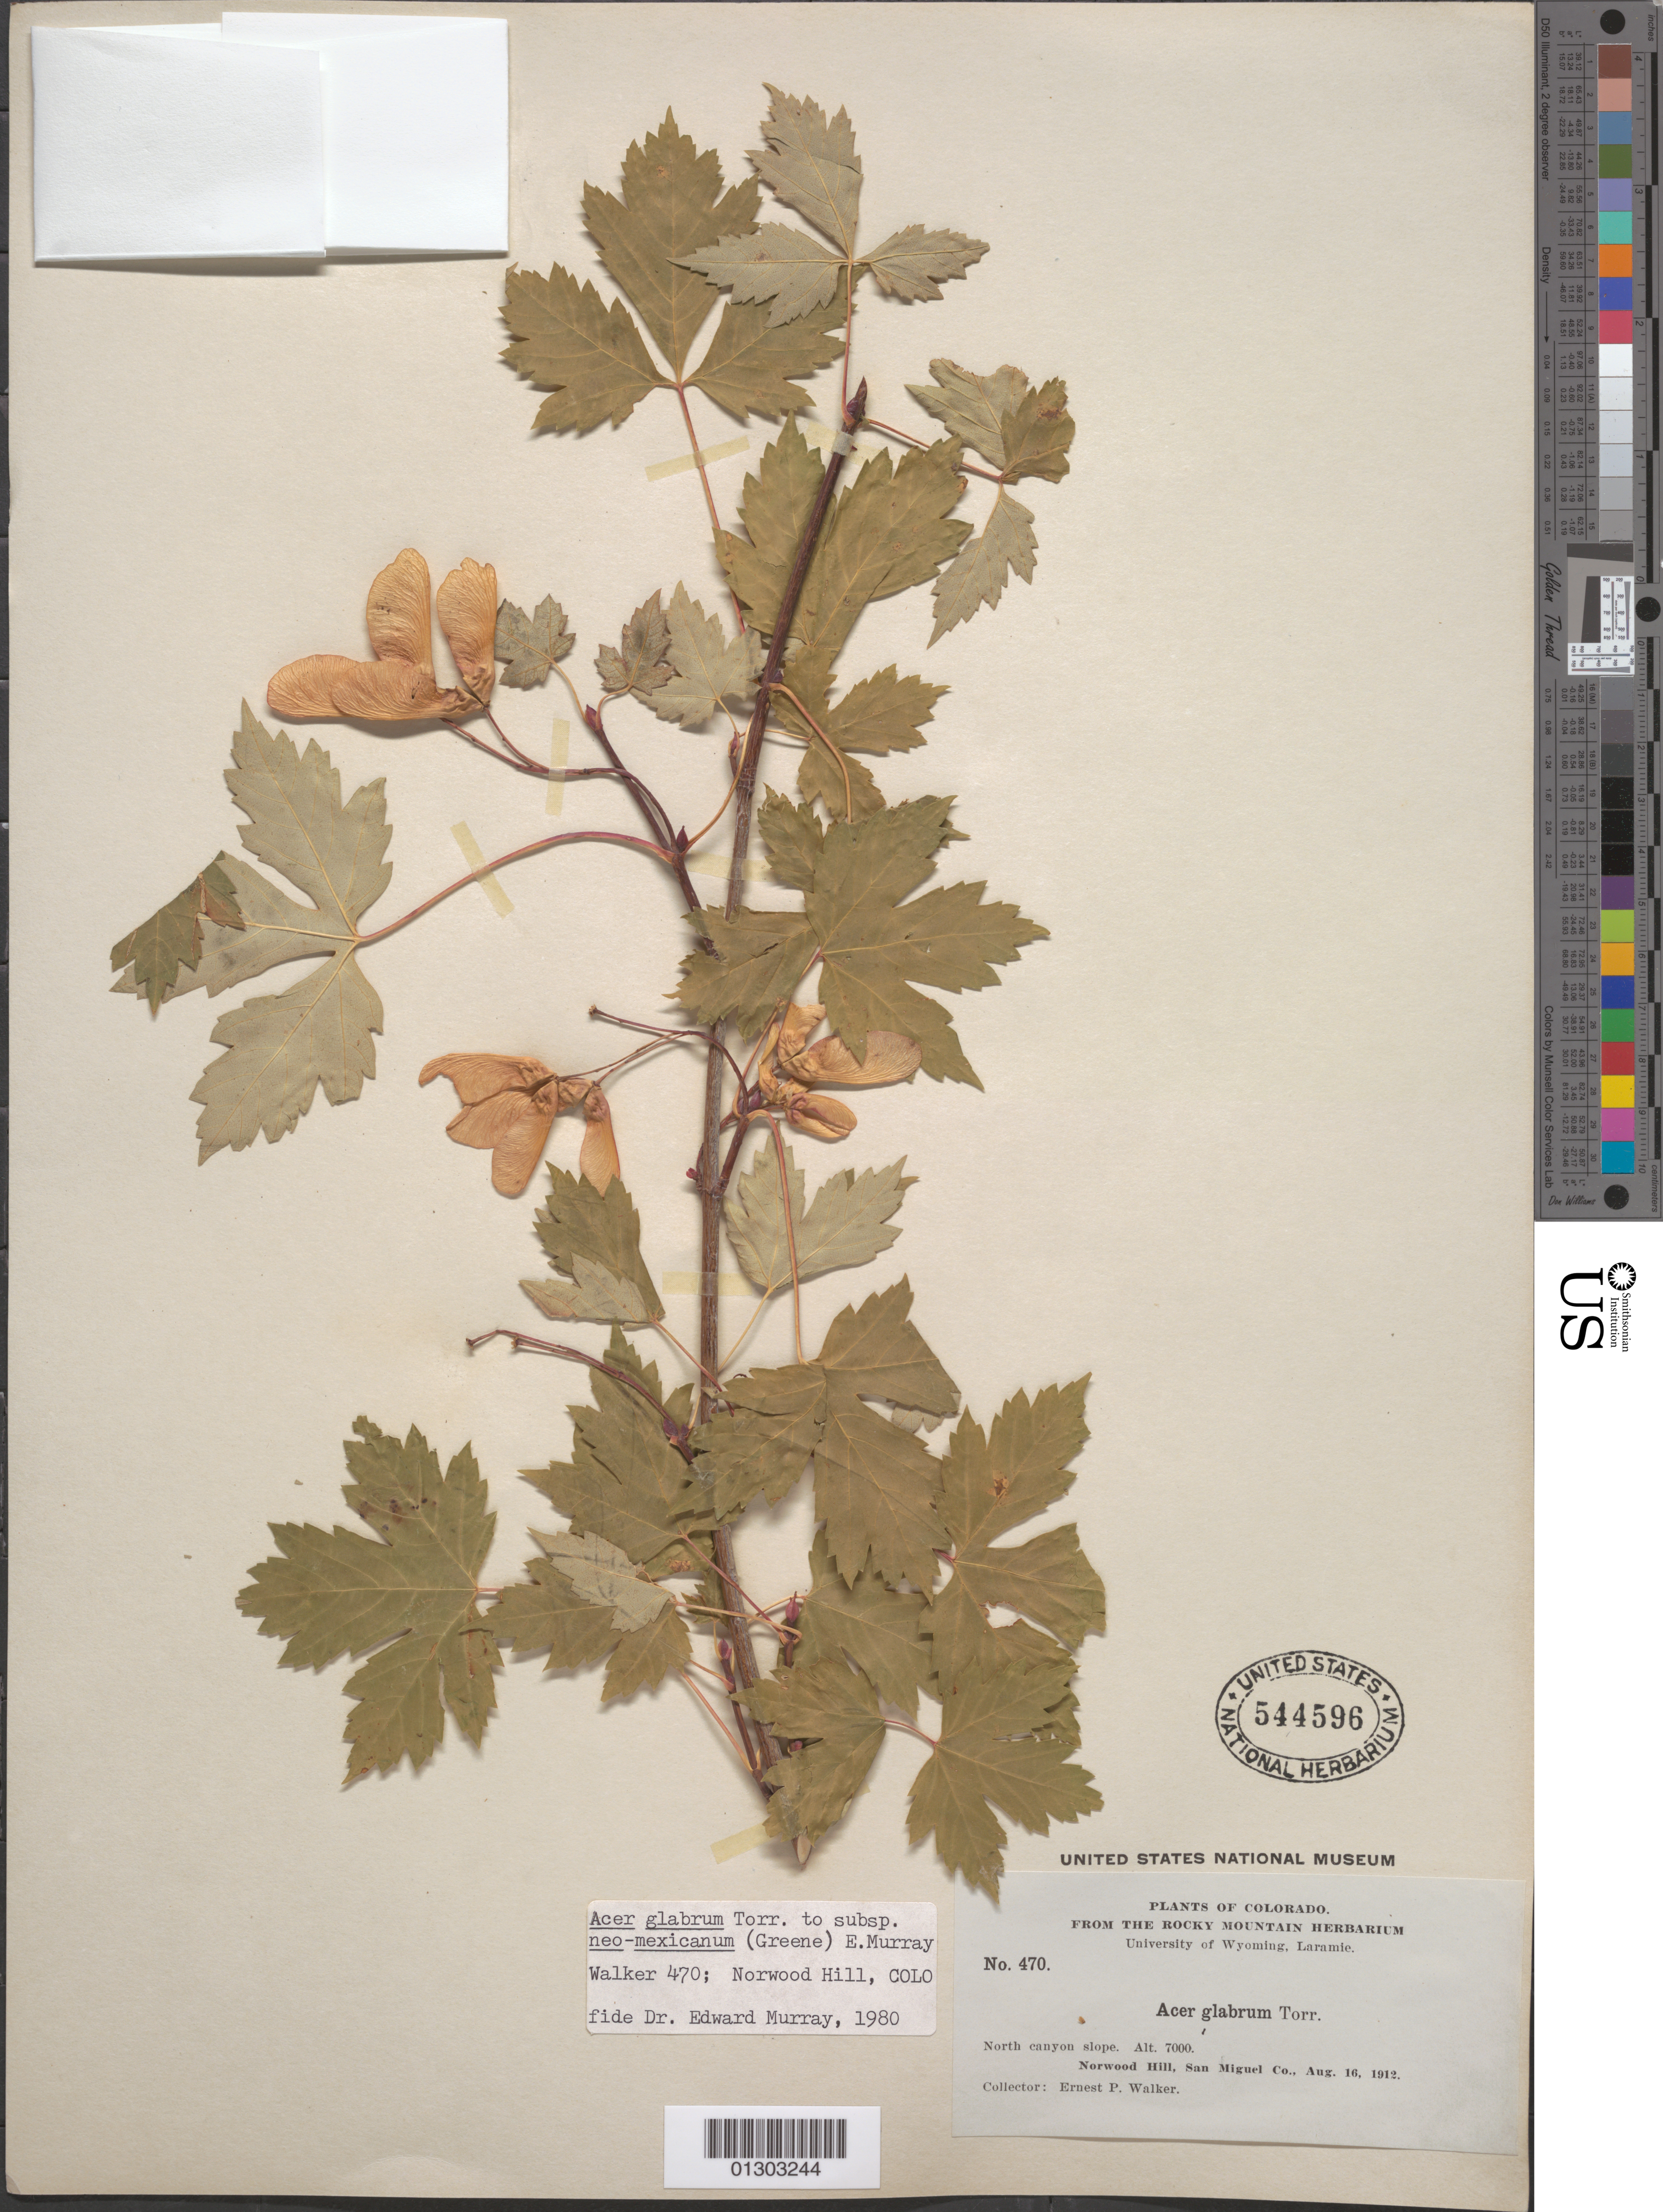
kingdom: Plantae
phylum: Tracheophyta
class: Magnoliopsida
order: Sapindales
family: Sapindaceae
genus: Acer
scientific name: Acer glabrum subsp. neomexicanum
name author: (Greene) A.E. Murray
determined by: Murray, Edward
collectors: E. P. Walker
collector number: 470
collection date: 1912-08-16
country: United States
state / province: Colorado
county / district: San Miguel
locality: San Miguel County, Norwood Hill, N canyon slope.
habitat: N canyon slope.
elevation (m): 2134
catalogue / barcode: US 544596